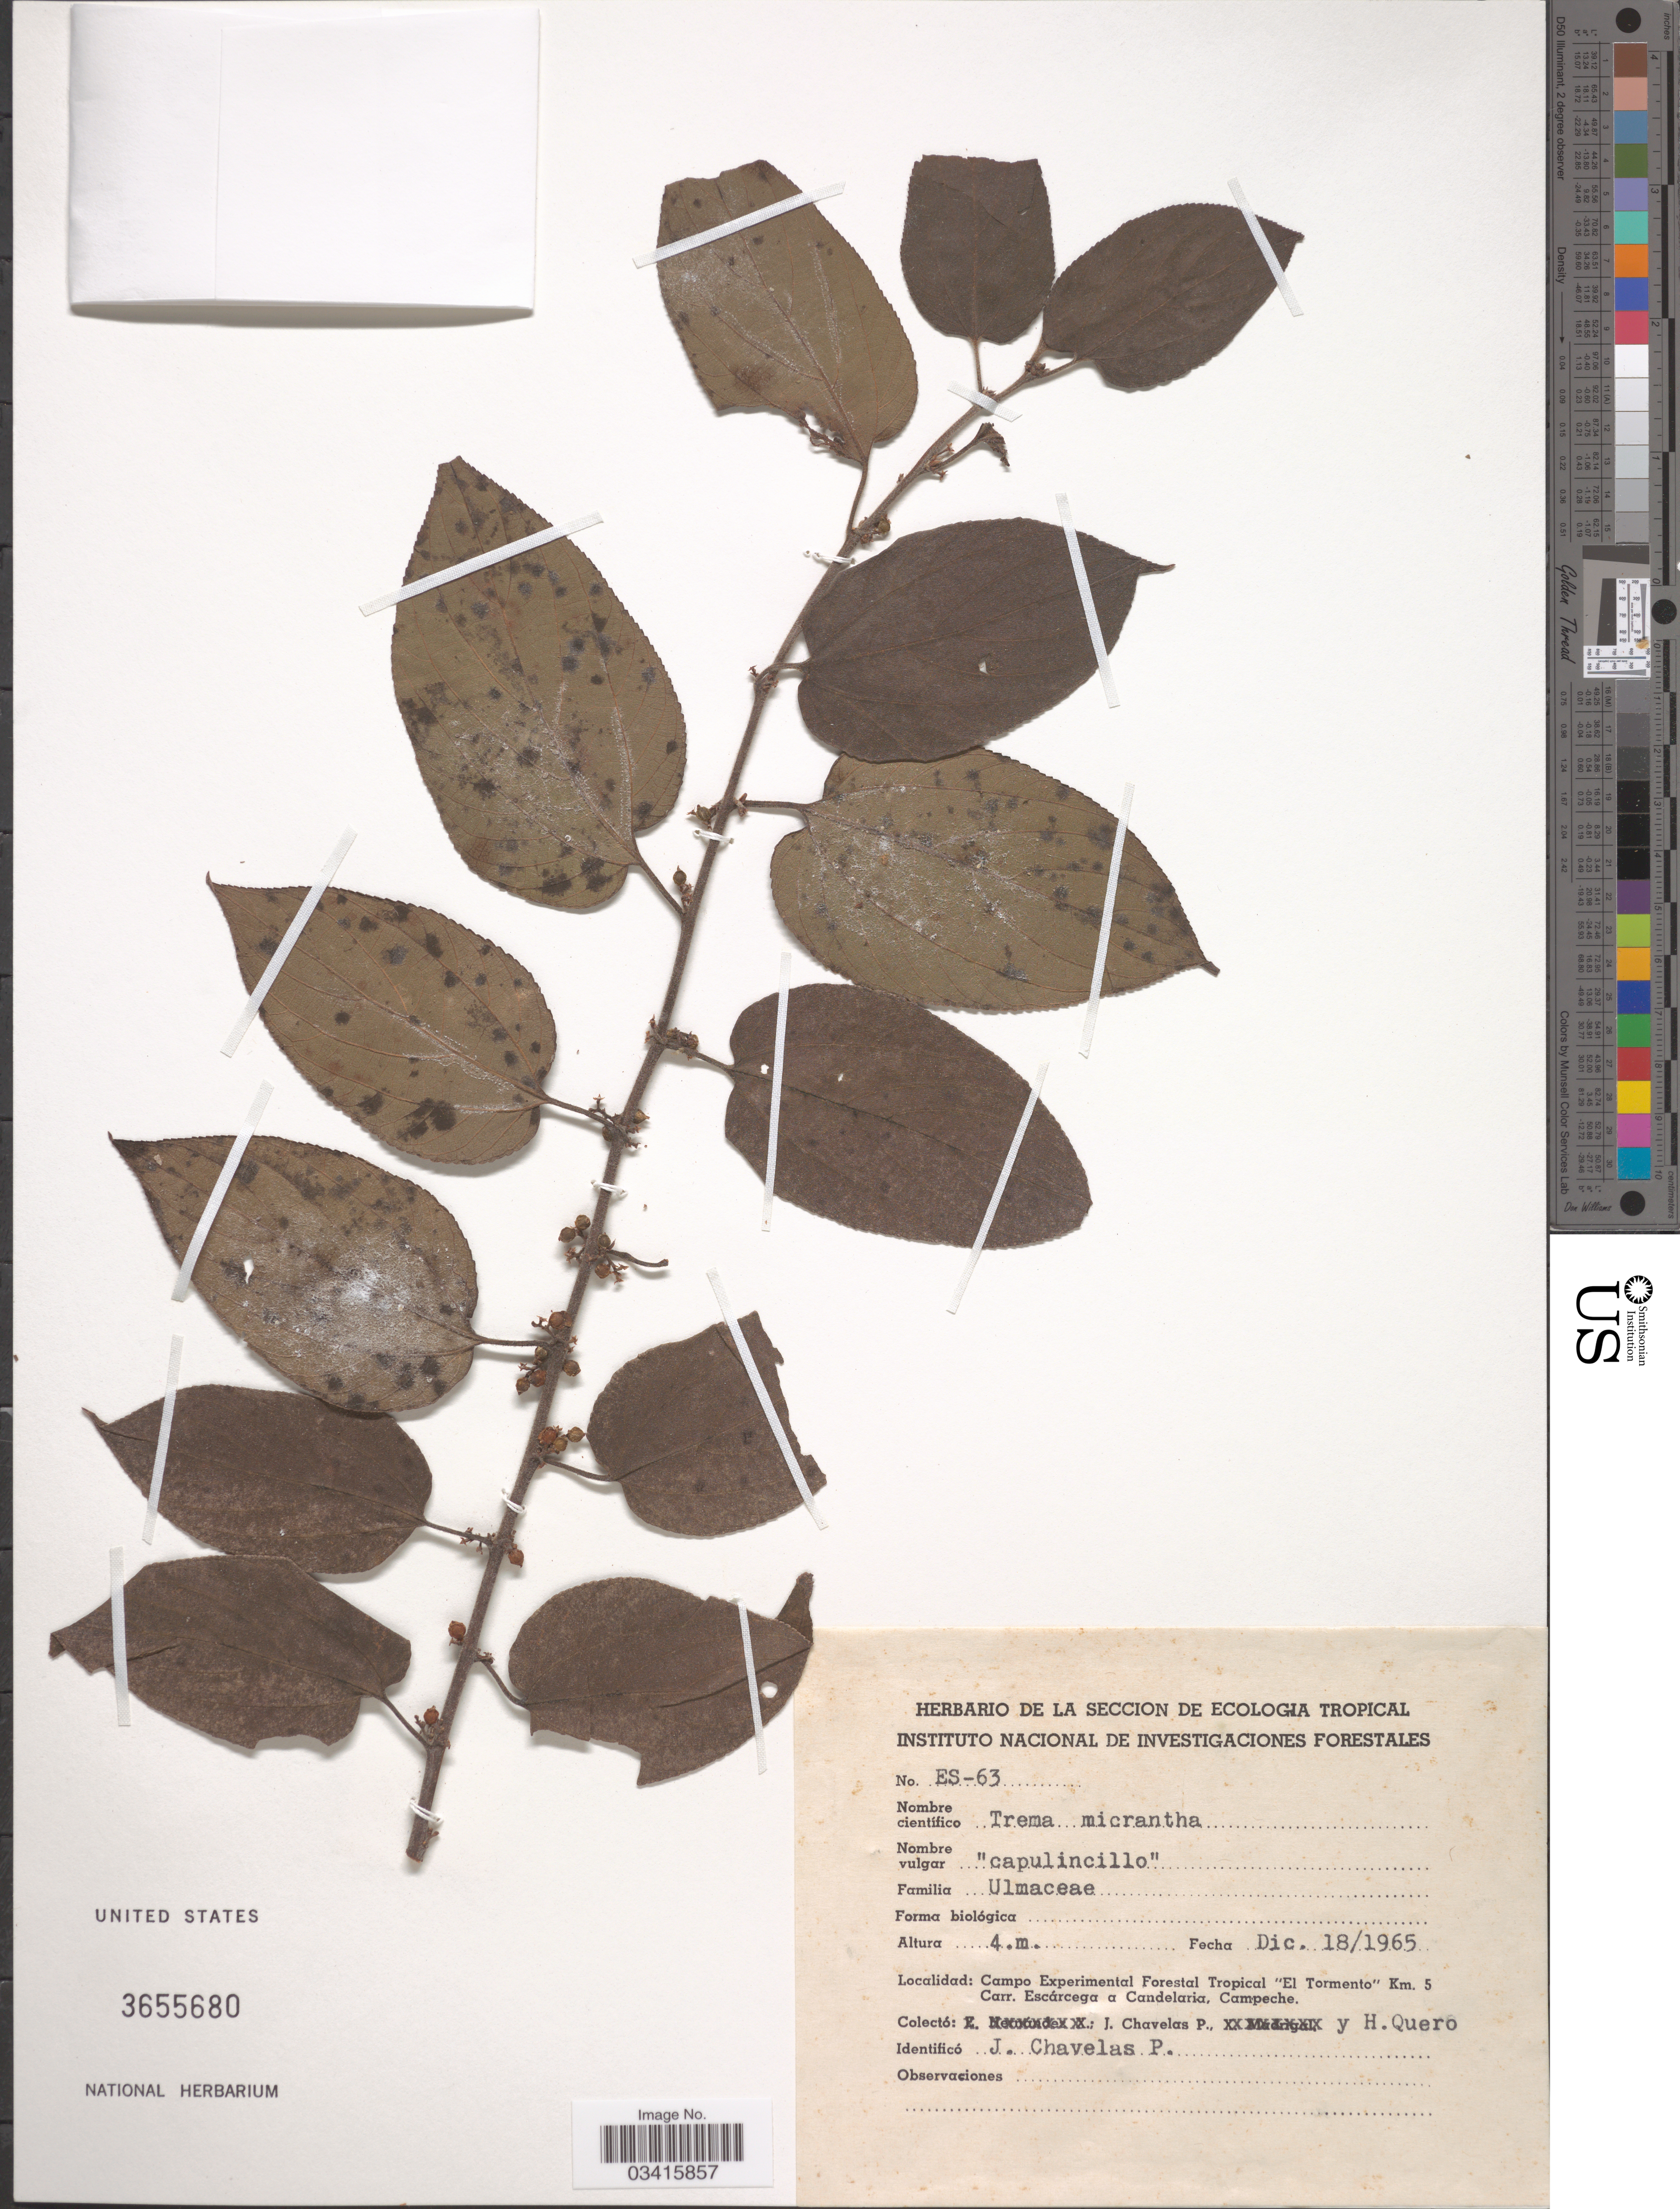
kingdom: Plantae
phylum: Tracheophyta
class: Magnoliopsida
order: Rosales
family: Cannabaceae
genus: Trema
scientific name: Trema micranthum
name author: (L.) Blume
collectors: J. Chavelas P. & H. Quero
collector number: ES-63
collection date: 1965-12-18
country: Mexico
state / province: Campeche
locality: Campo Experimental Forestal Tropical "El Tormento" Km. 5 Carr, Escárcega a Candelaria.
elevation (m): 4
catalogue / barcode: US 3655680